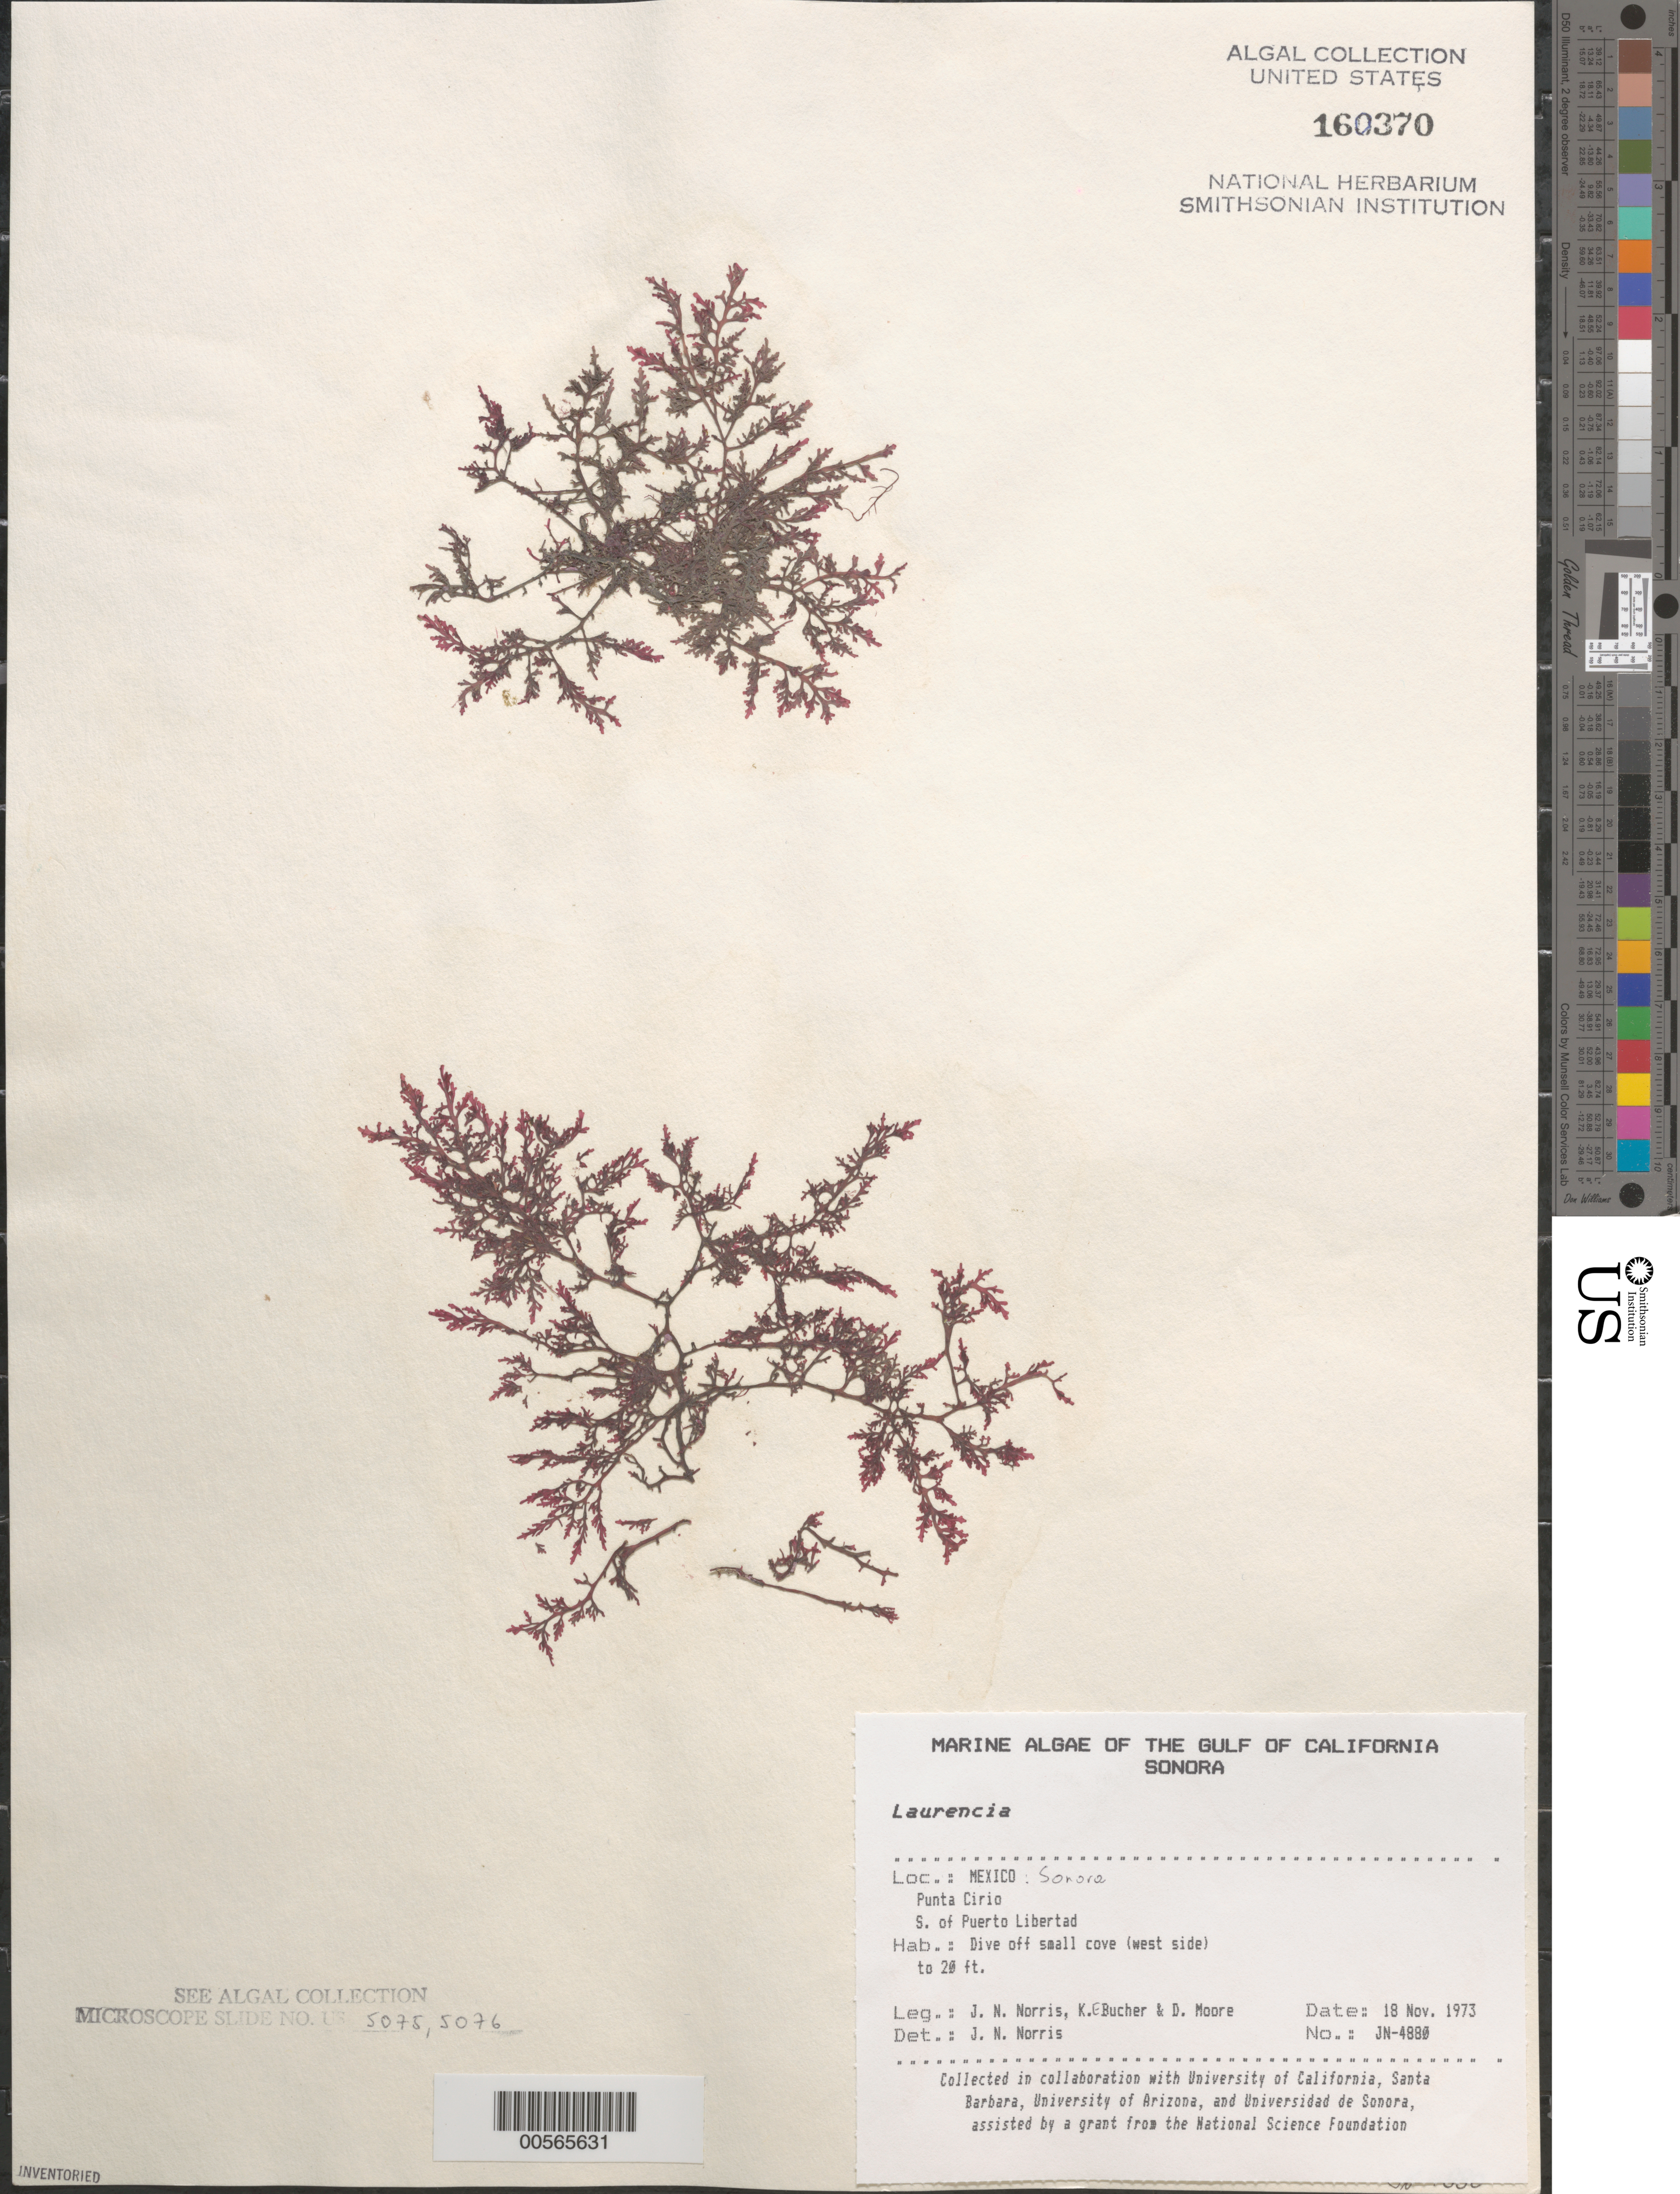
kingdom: Plantae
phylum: Rhodophyta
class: Florideophyceae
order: Ceramiales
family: Rhodomelaceae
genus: Laurencia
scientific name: Laurencia sp.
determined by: Norris, James N.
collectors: J. N. Norris, K. E. Bucher & D. Moore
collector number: JN-4880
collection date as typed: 18 Nov 1973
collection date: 1973-11-18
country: Mexico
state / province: Sonora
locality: Punta Cirio south of Puerto Libertad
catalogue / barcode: US 160370